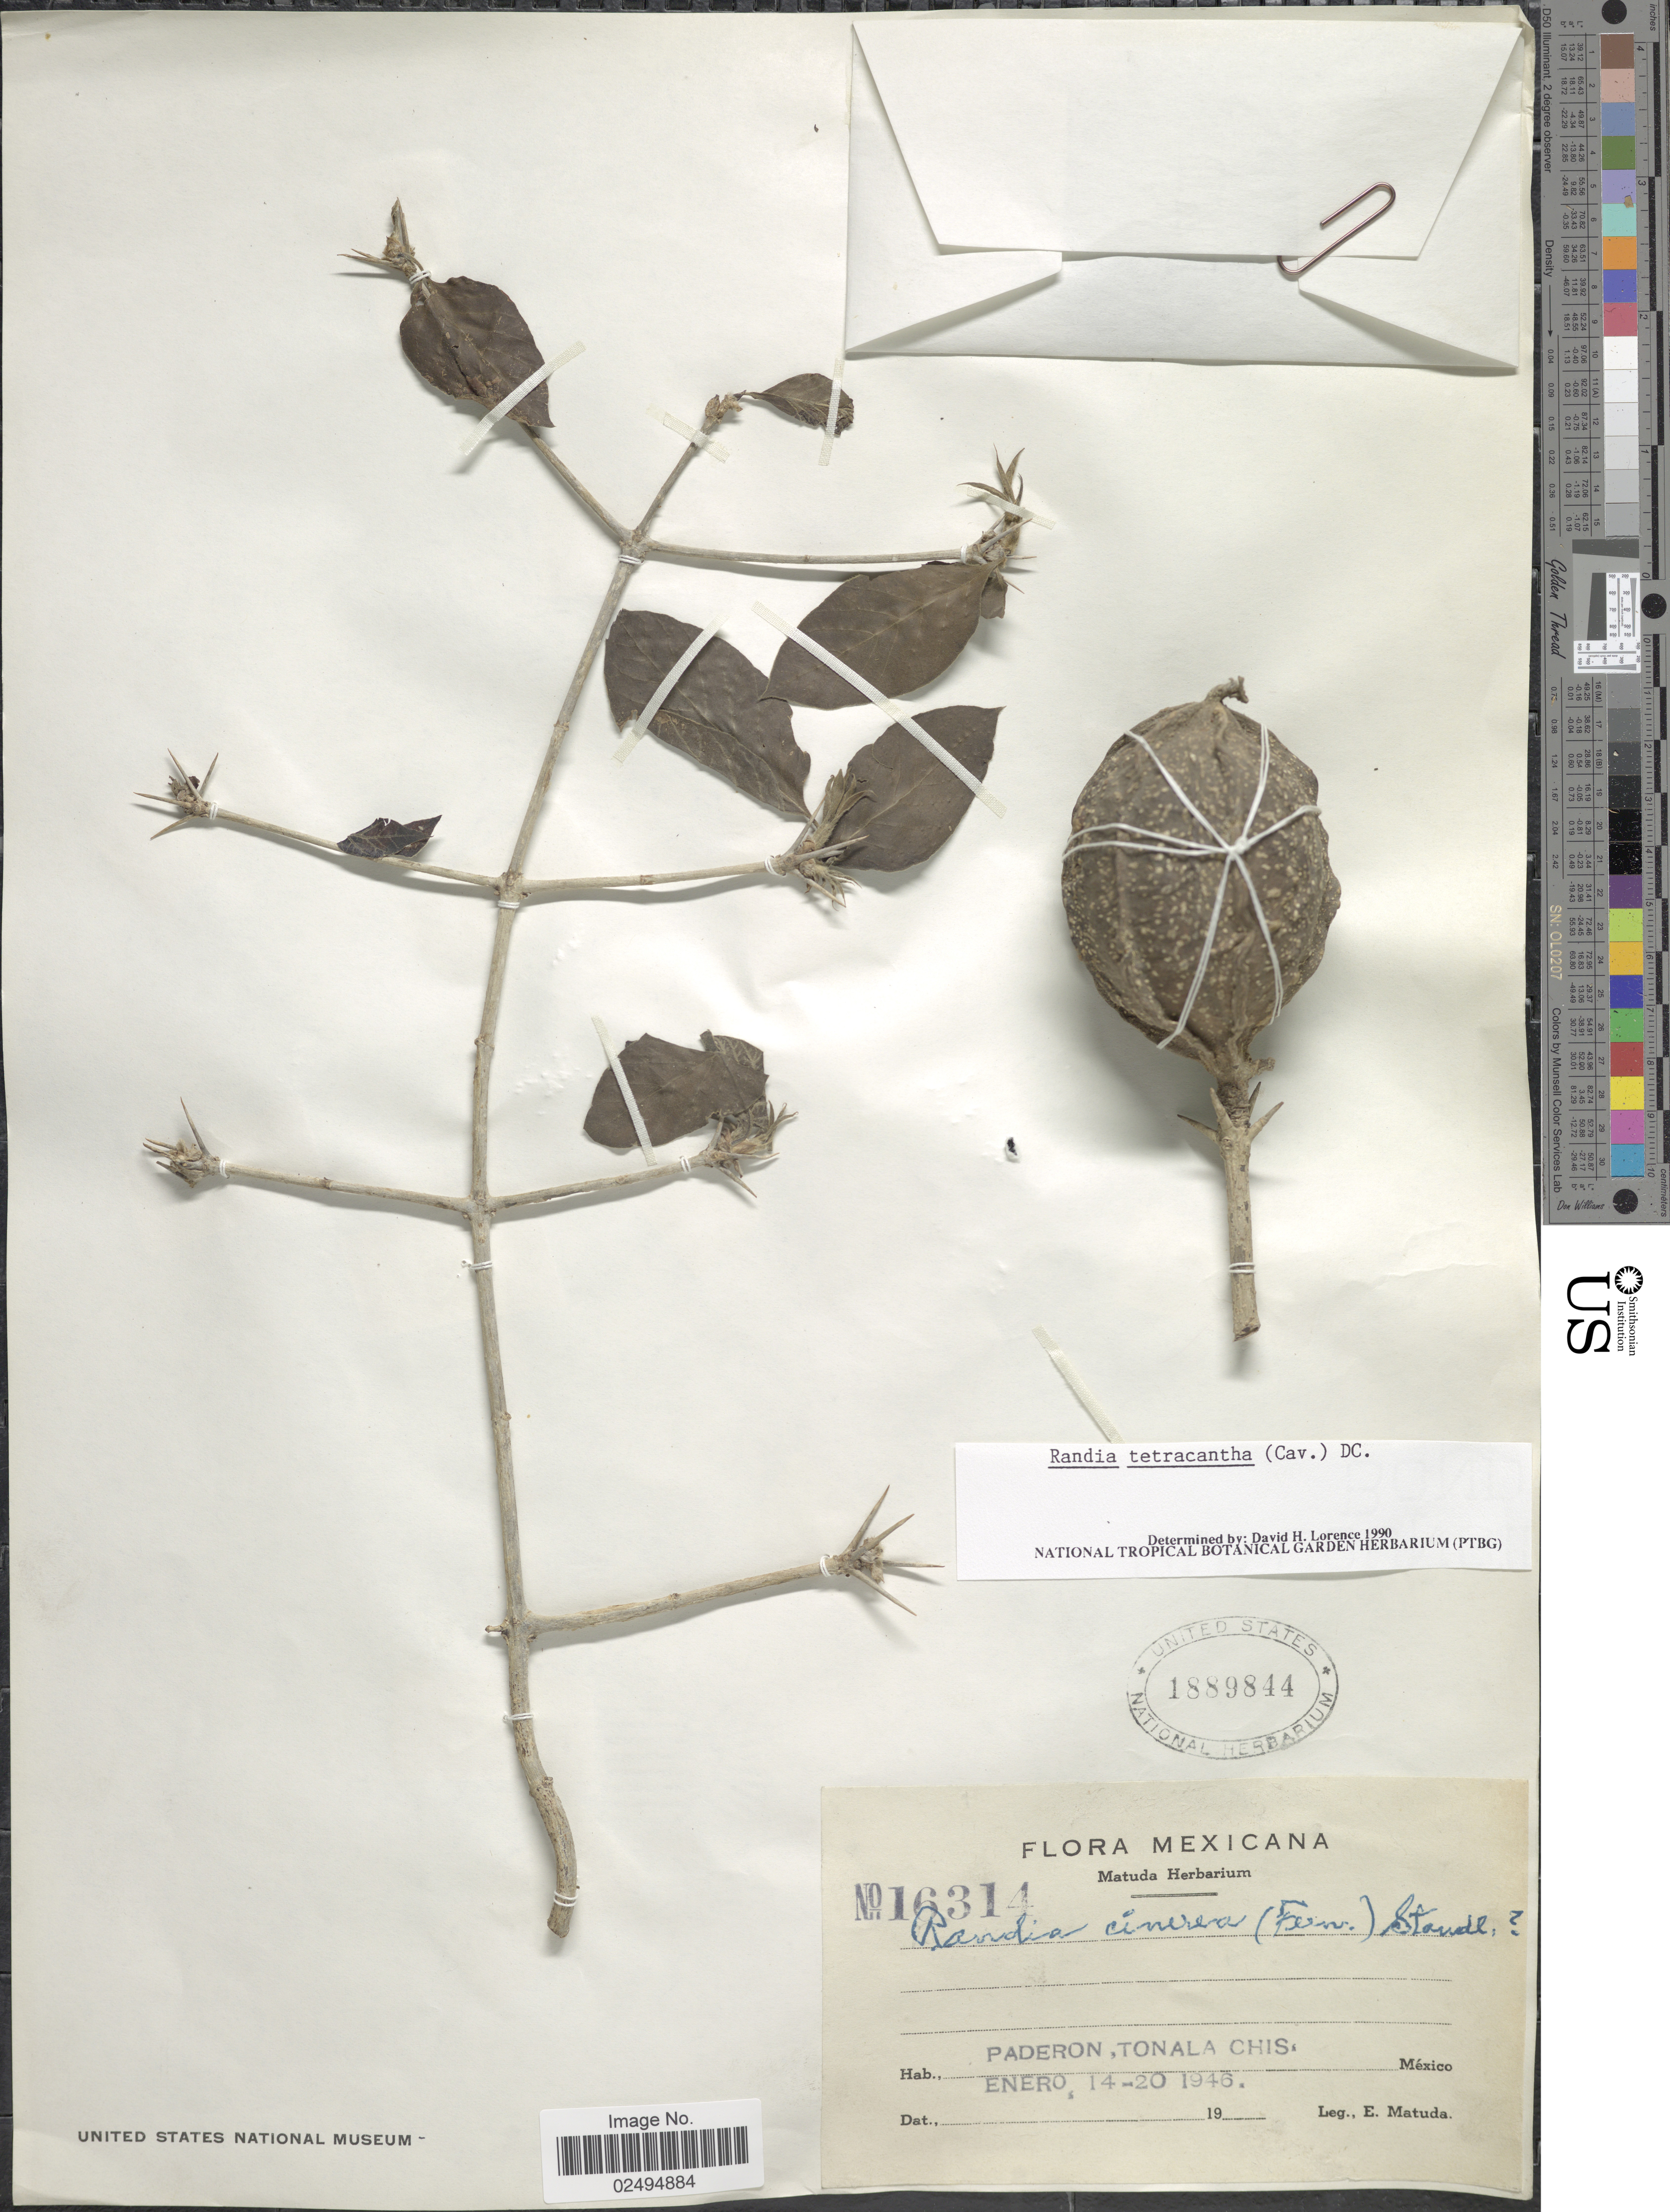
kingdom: Plantae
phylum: Tracheophyta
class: Magnoliopsida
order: Gentianales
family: Rubiaceae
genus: Randia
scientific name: Randia tetracantha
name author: (Cav.) DC.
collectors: E. Matuda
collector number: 16314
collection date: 1946-01-14/1946-01-20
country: Mexico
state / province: Chiapas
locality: Paderon, Tonala Chis.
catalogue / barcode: US 1889844